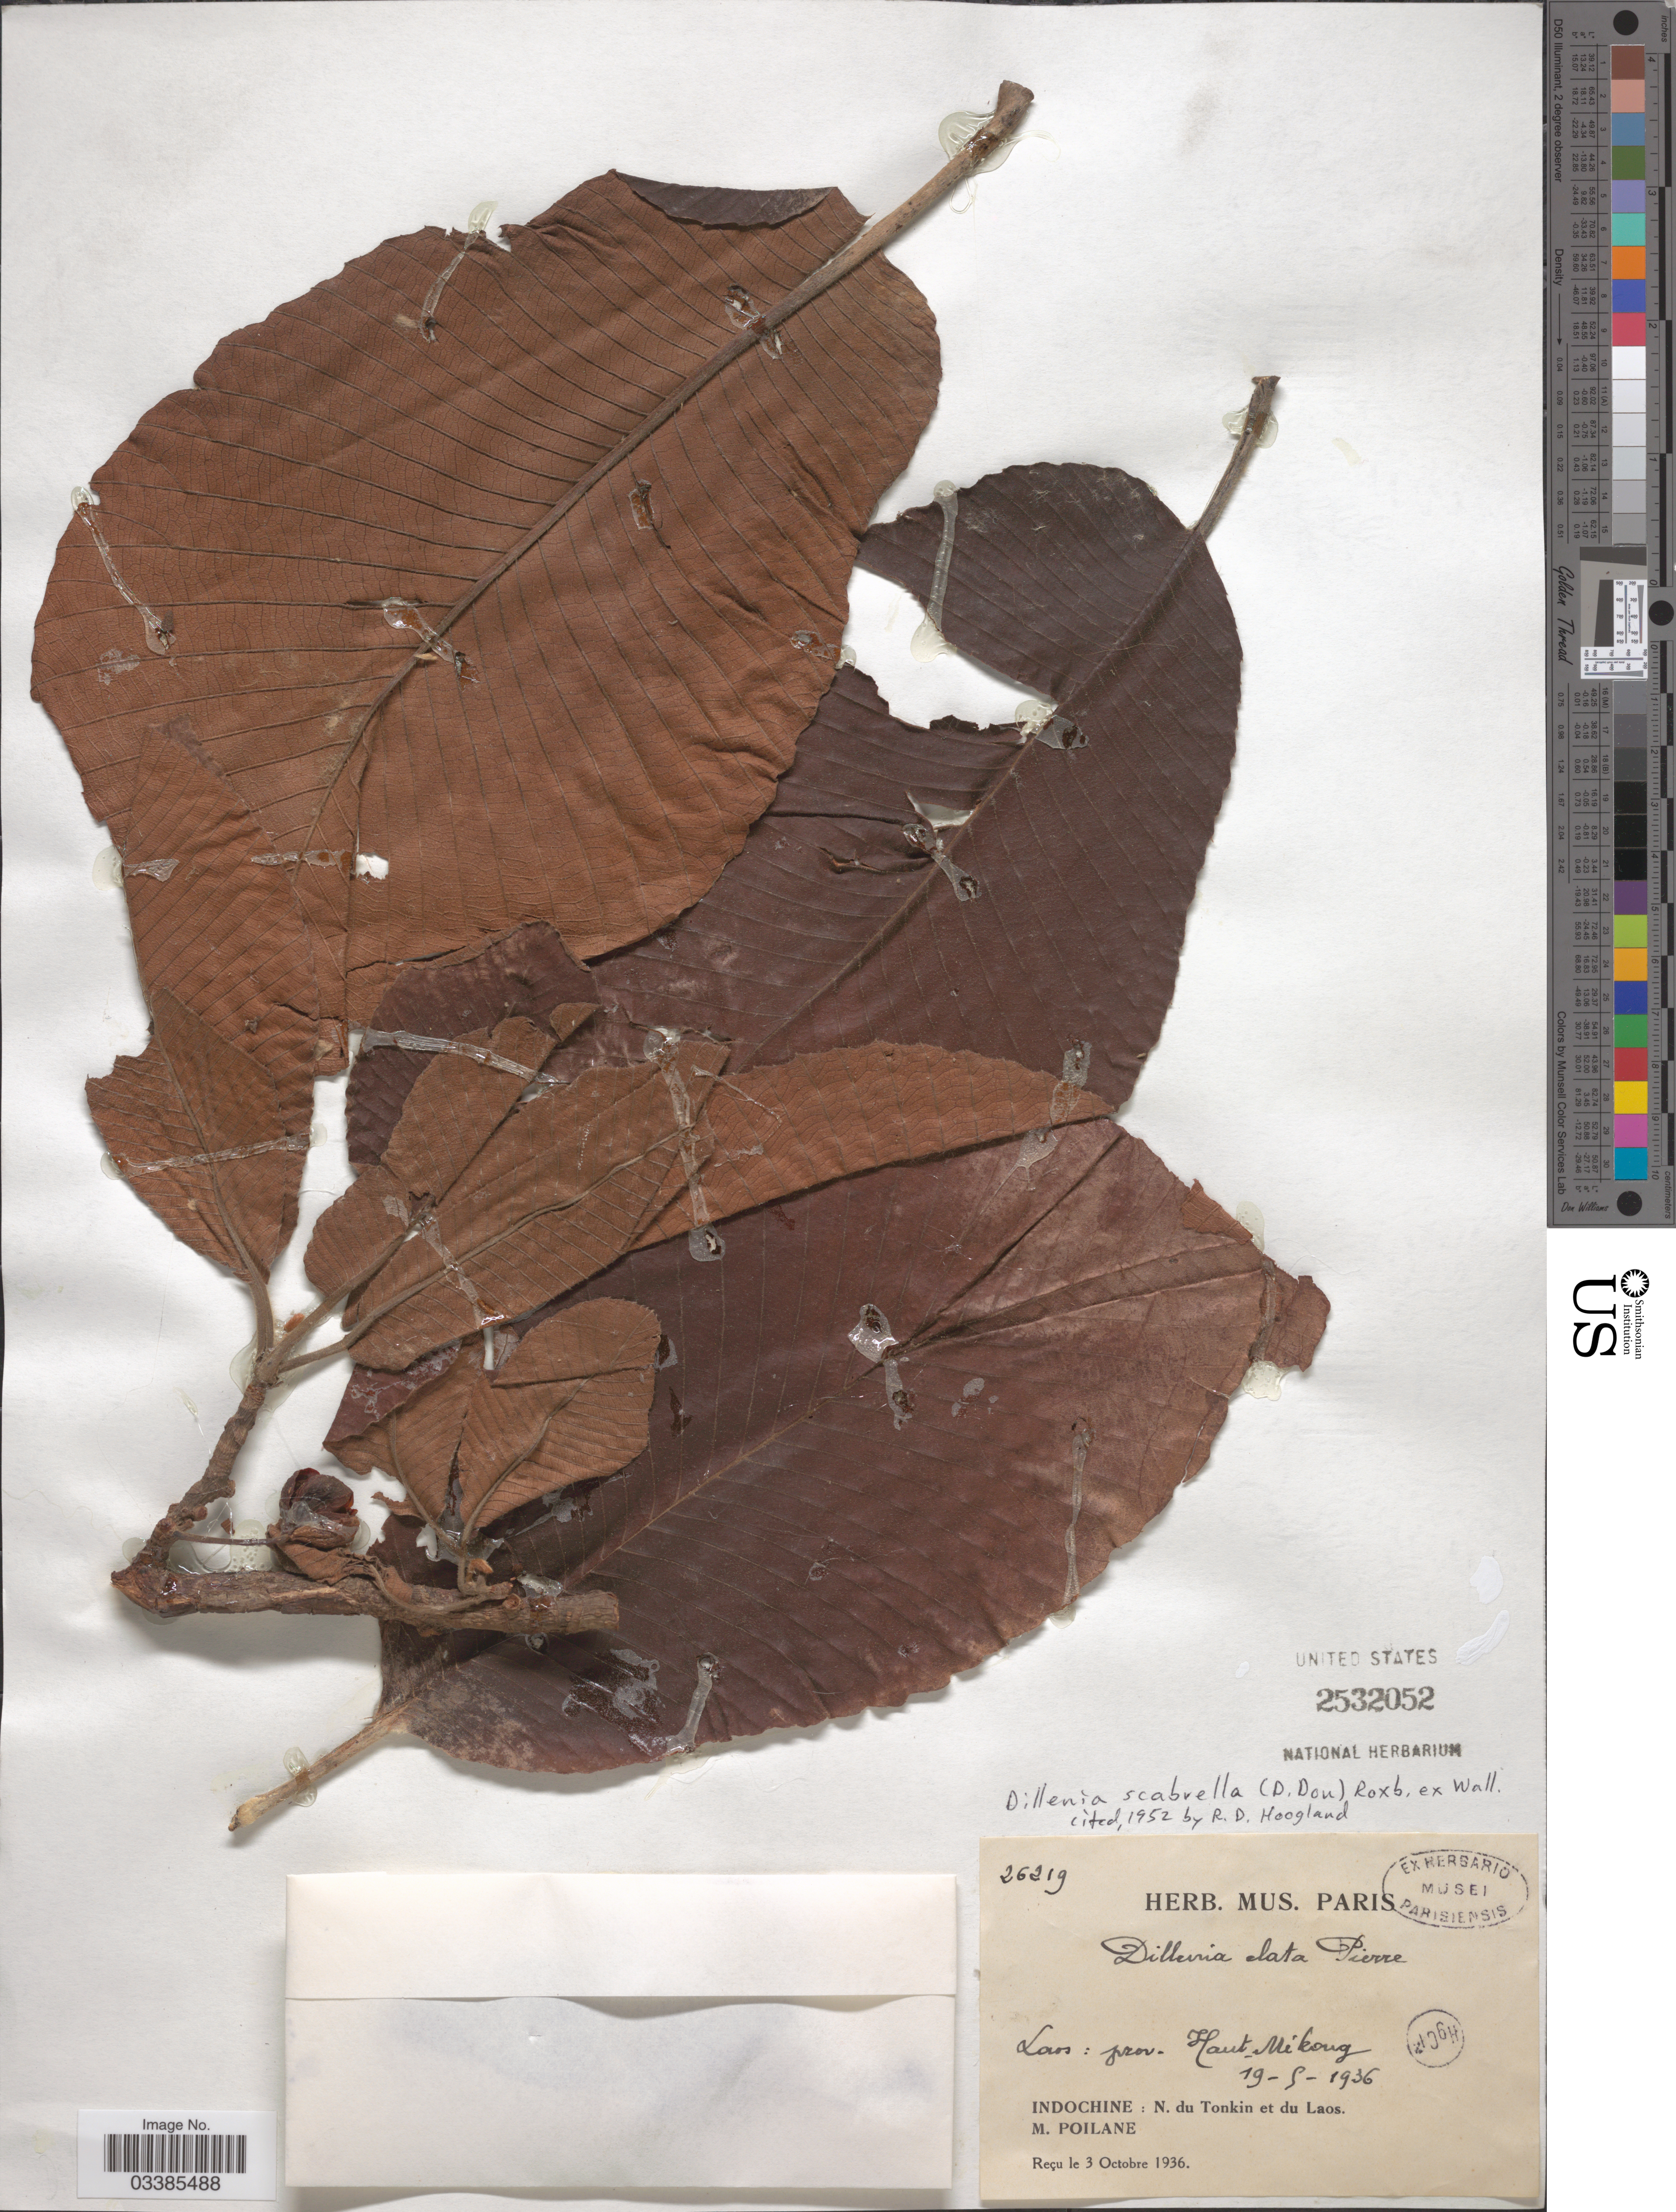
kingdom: Plantae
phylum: Tracheophyta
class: Magnoliopsida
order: Dilleniales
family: Dilleniaceae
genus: Dillenia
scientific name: Dillenia scabrella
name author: (D. Don) Roxb. ex Wall.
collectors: M. Poilane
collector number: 26219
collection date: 1936-05-19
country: Laos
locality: Laos: prov. Haut-Mikong. Indochine: N. du Tonkin et du Laos.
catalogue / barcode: US 2532052